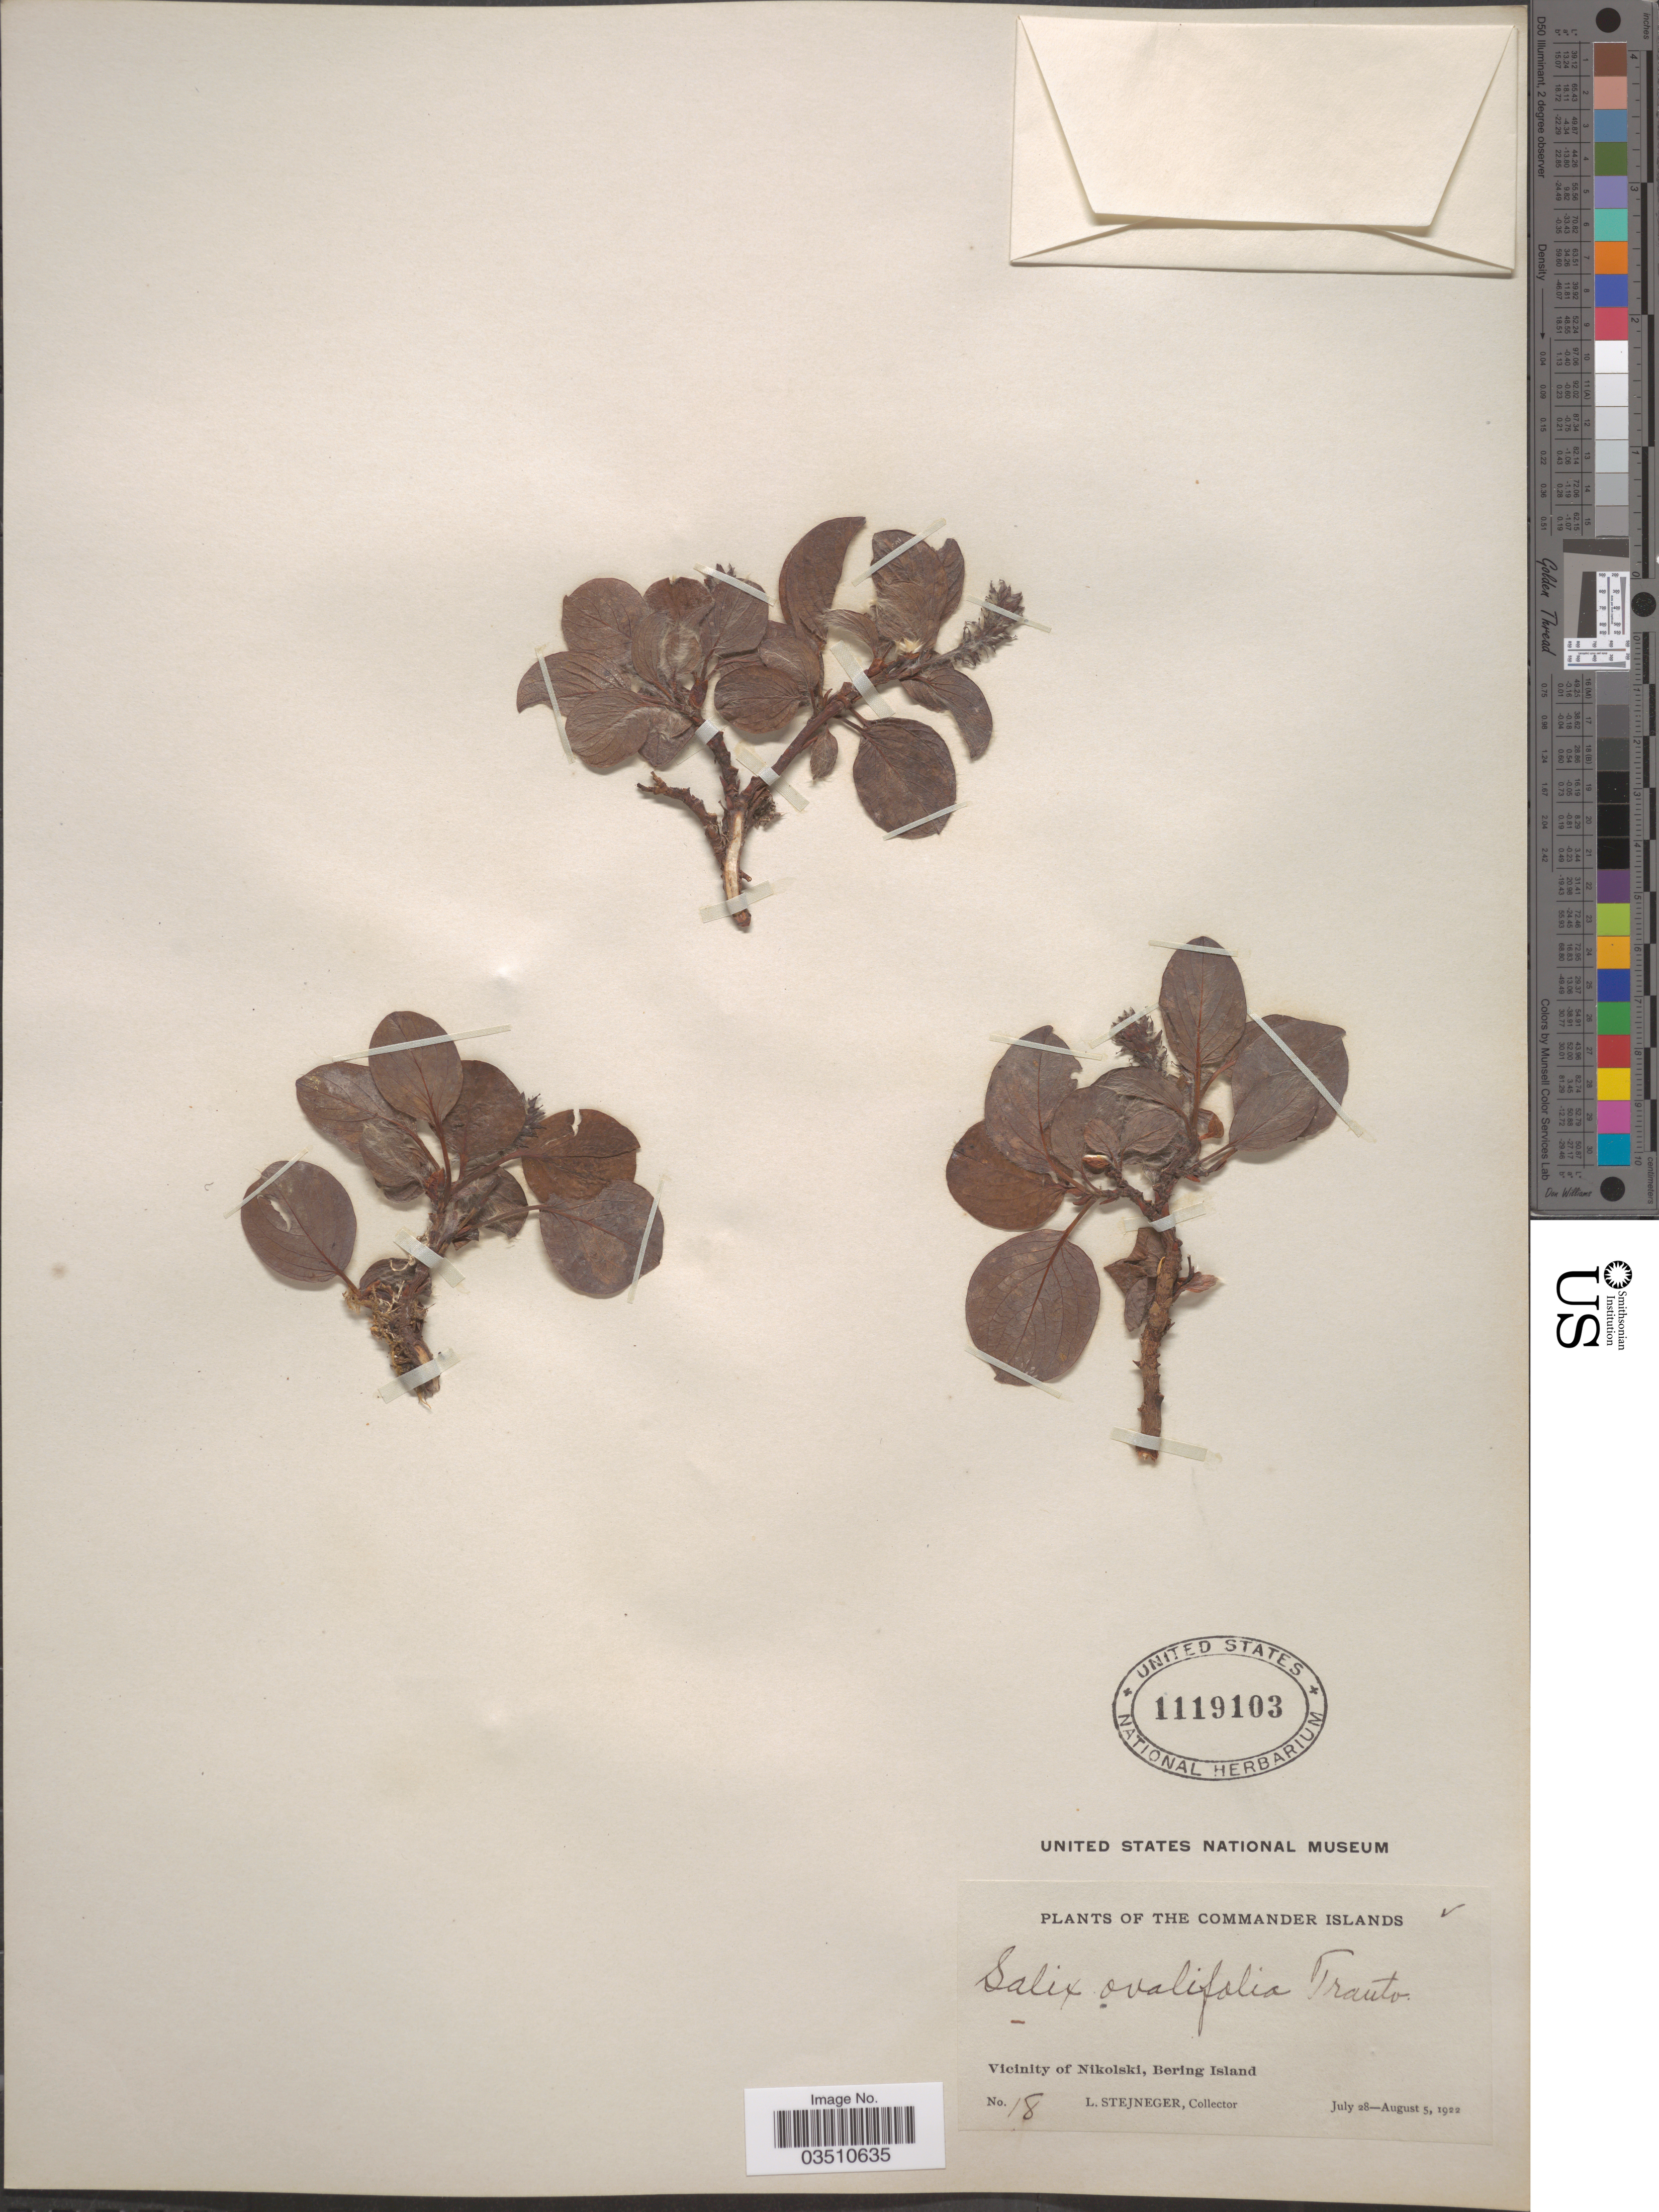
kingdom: Plantae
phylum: Tracheophyta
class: Magnoliopsida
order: Malpighiales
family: Salicaceae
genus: Salix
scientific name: Salix cuneata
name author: Nutt.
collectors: L. Stejneger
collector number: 18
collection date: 1922-07-28/1922-08-05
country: Russian Federation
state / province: Kamchatka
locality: The Commander Islands. Vicinity of Nikolski, Bering Island.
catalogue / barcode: US 1119103